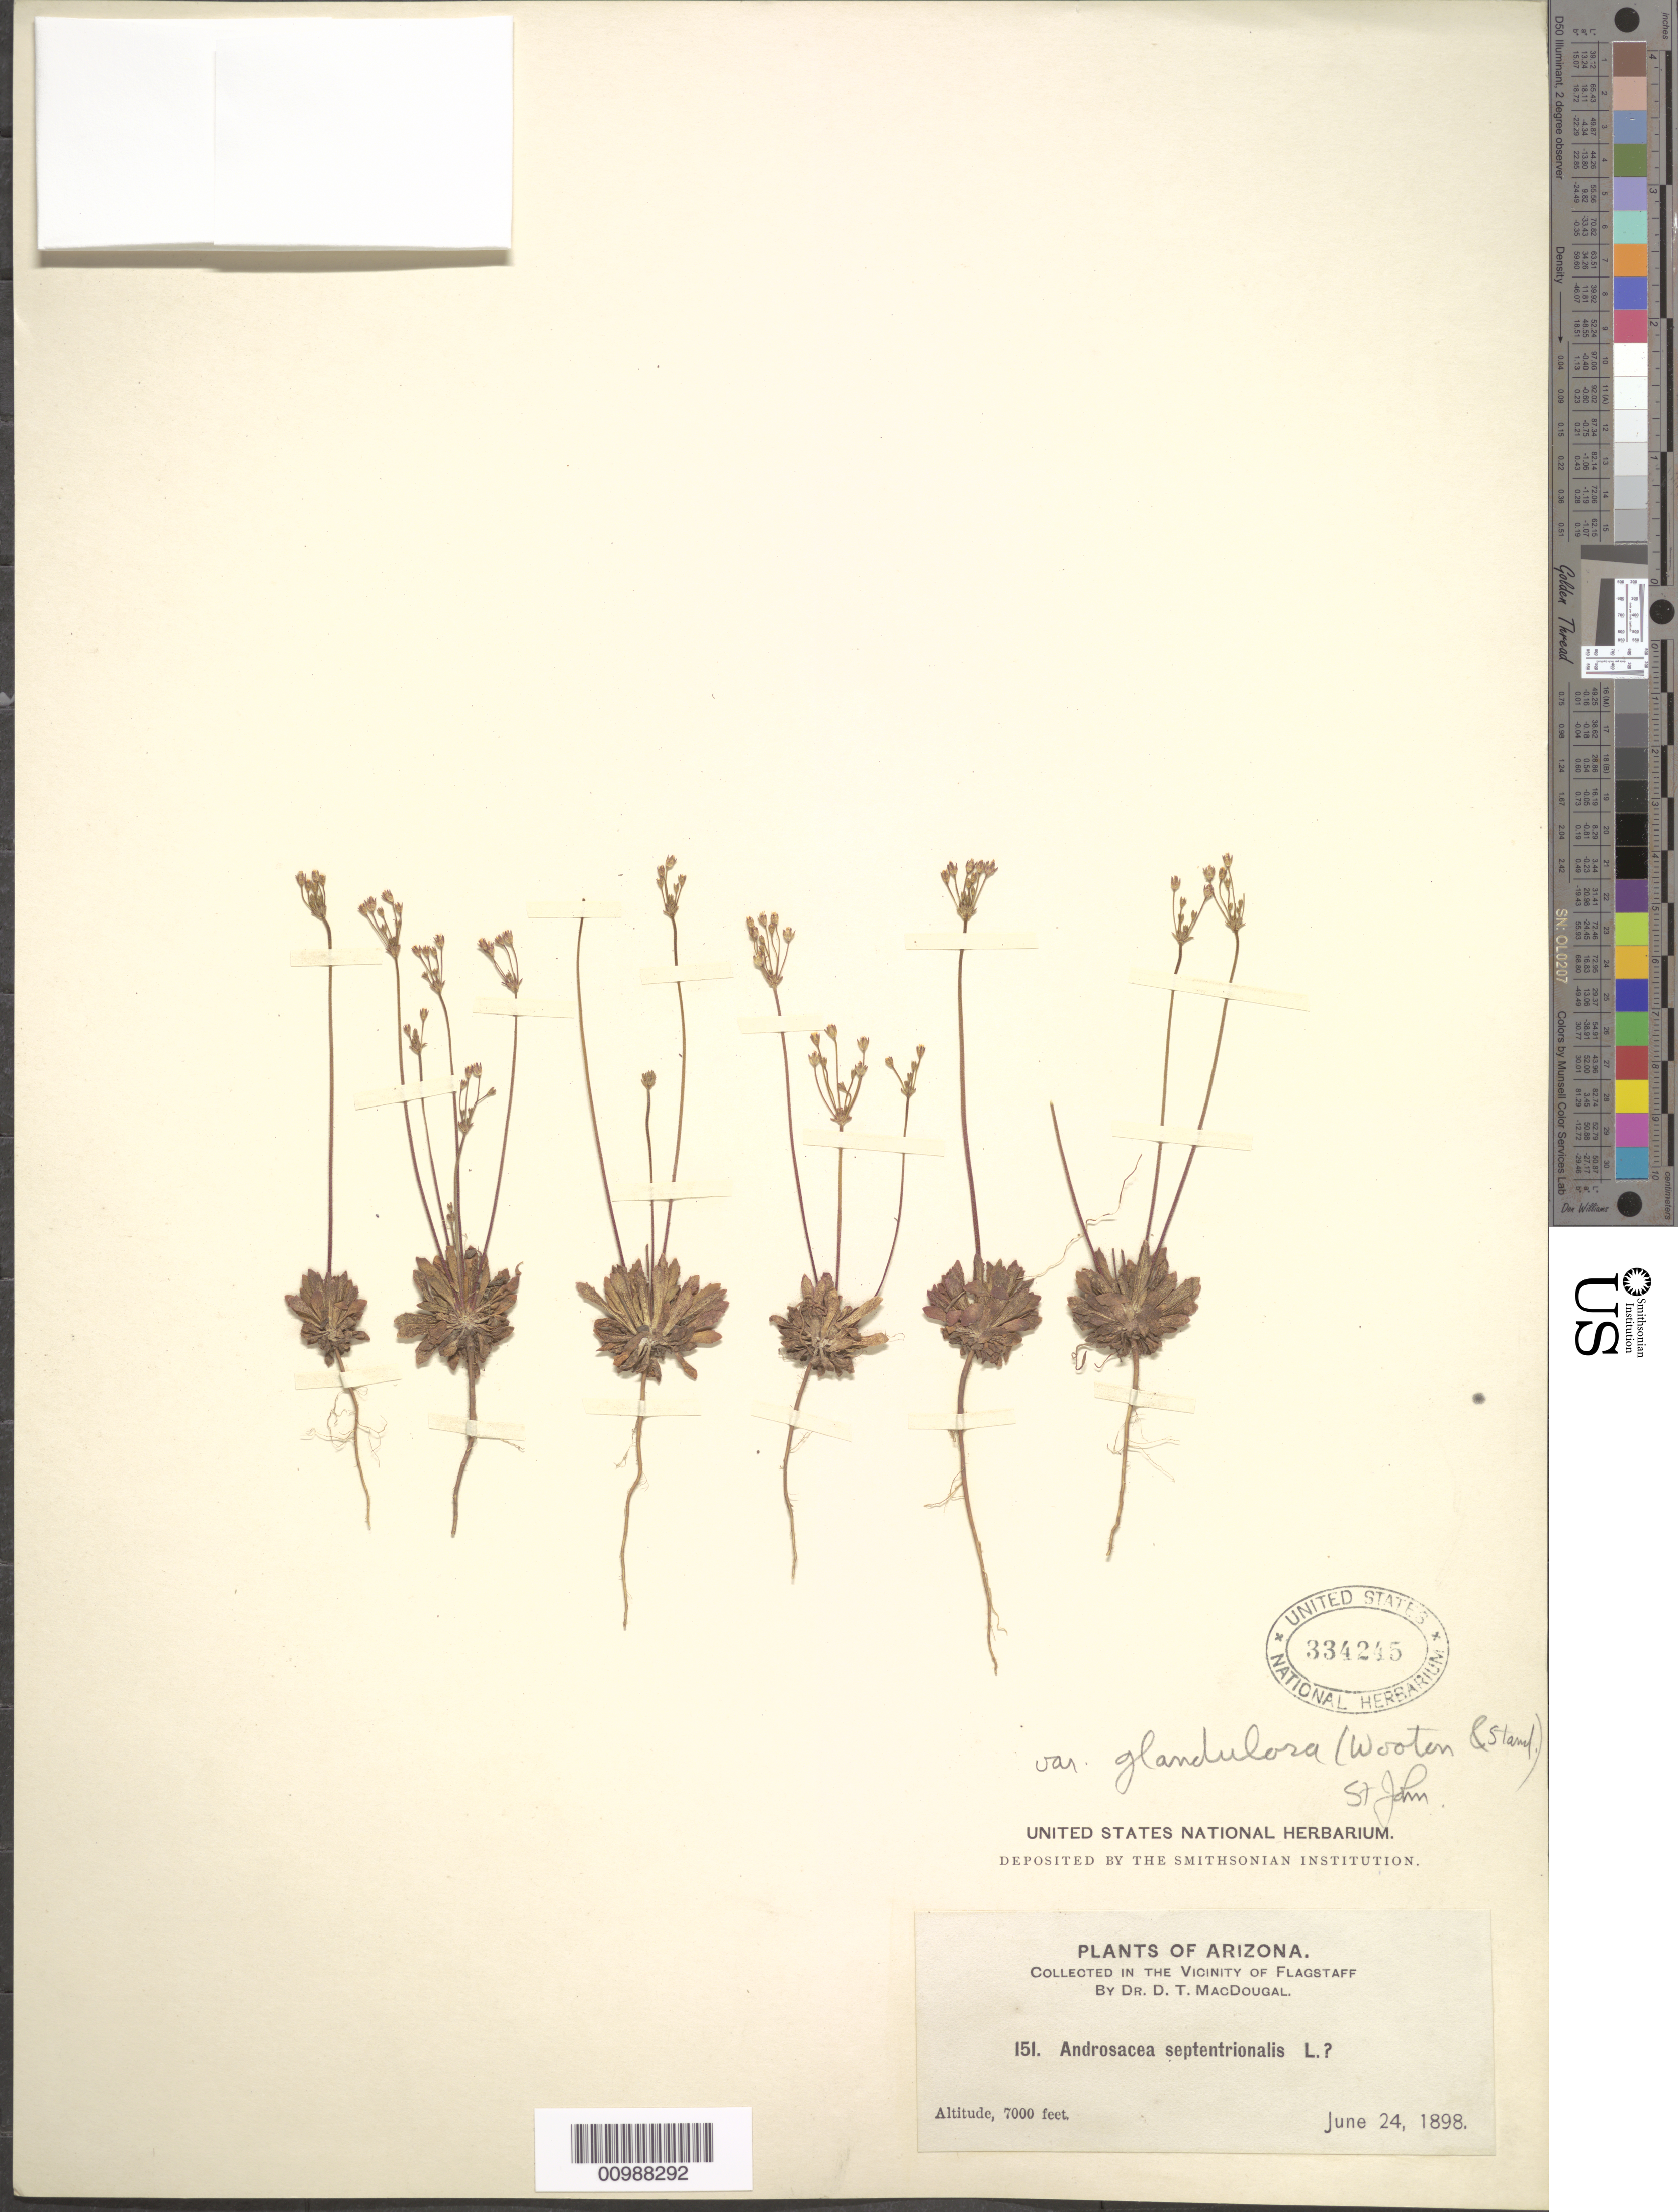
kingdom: Plantae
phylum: Tracheophyta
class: Magnoliopsida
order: Ericales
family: Primulaceae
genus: Androsace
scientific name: Androsace septentrionalis var. glandulosa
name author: (Wooton & Standl.) H. St. John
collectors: D. T. MacDougal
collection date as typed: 24 Jun 1898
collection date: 1898-06-24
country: United States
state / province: Arizona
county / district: Coconino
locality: Flagstaff.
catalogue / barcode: US 334245